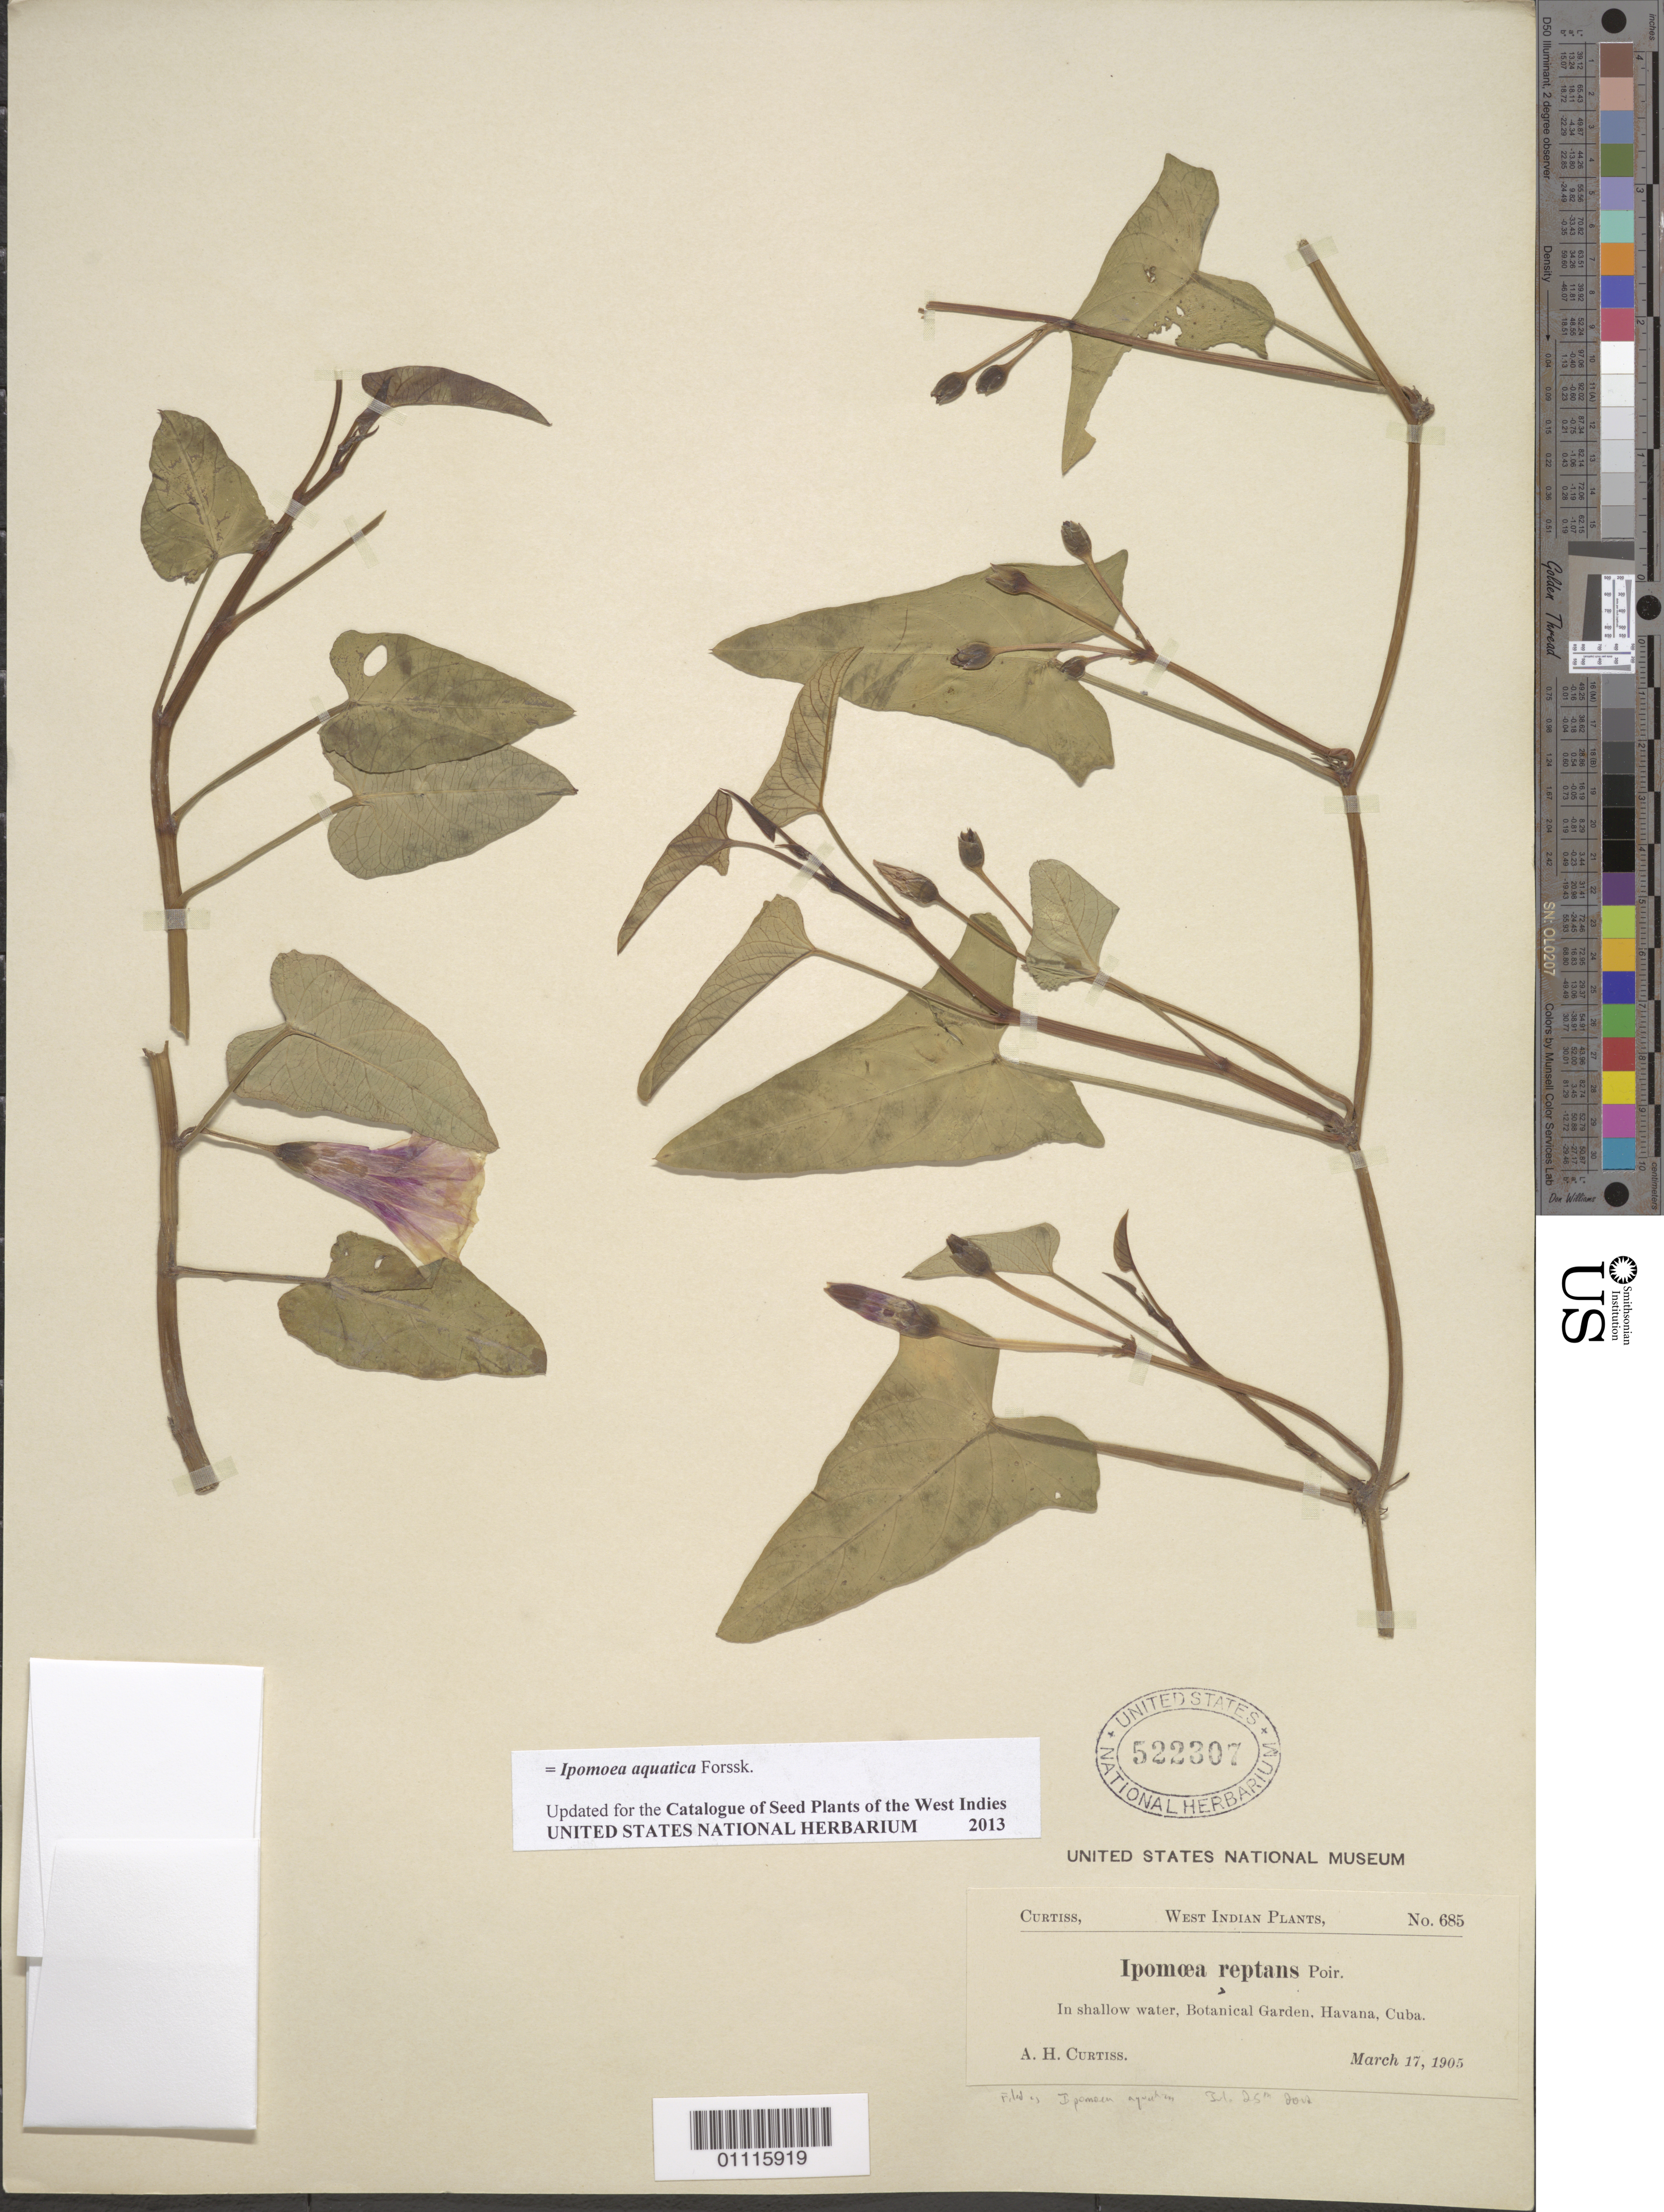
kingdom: Plantae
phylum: Tracheophyta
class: Magnoliopsida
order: Solanales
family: Convolvulaceae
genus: Ipomoea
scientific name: Ipomoea aquatica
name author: Forssk.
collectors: A. H. Curtiss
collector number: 685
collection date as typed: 17 Mar 1905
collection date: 1905-03-17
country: Cuba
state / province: La Habana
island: Cuba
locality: In shallow water, Botanical Garden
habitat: In shallow water.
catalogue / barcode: US 522307